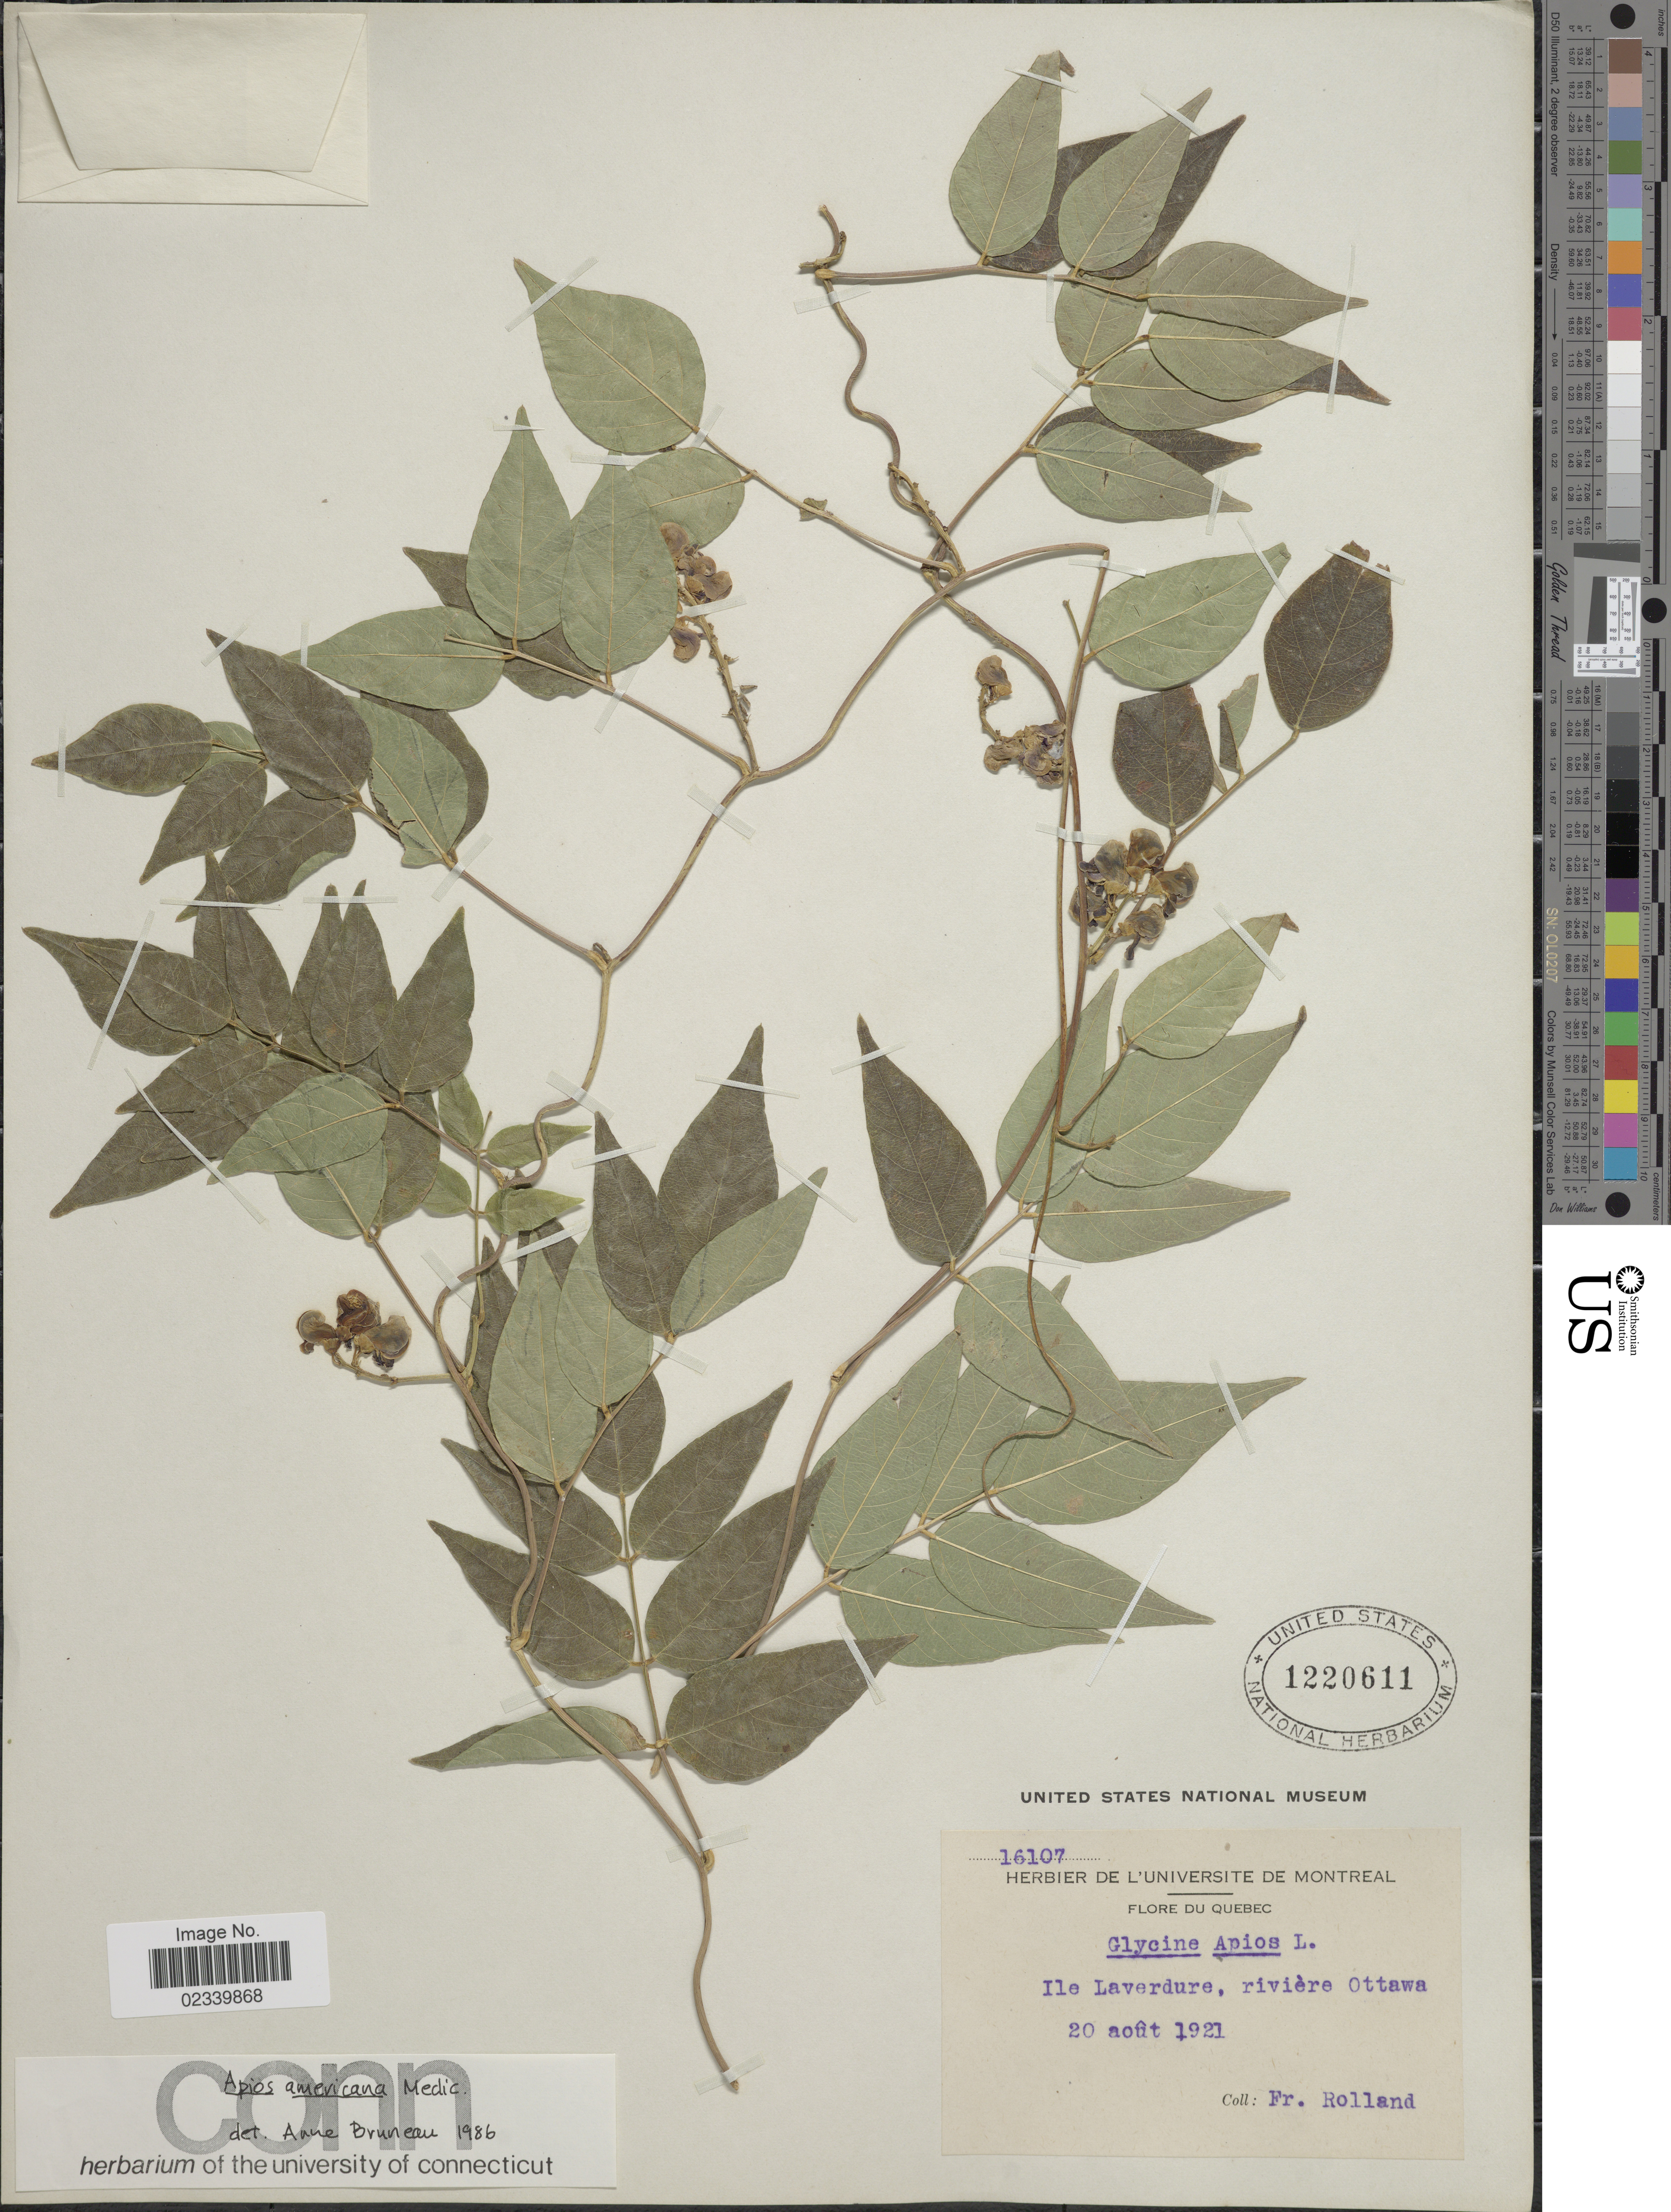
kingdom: Plantae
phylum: Tracheophyta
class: Magnoliopsida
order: Fabales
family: Fabaceae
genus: Apios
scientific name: Apios americana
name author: Medik.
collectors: F. Rolland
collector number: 16107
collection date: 1921-08-20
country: Canada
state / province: Quebec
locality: Ile laverdure, riviere Ottawa.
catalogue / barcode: US 1220611